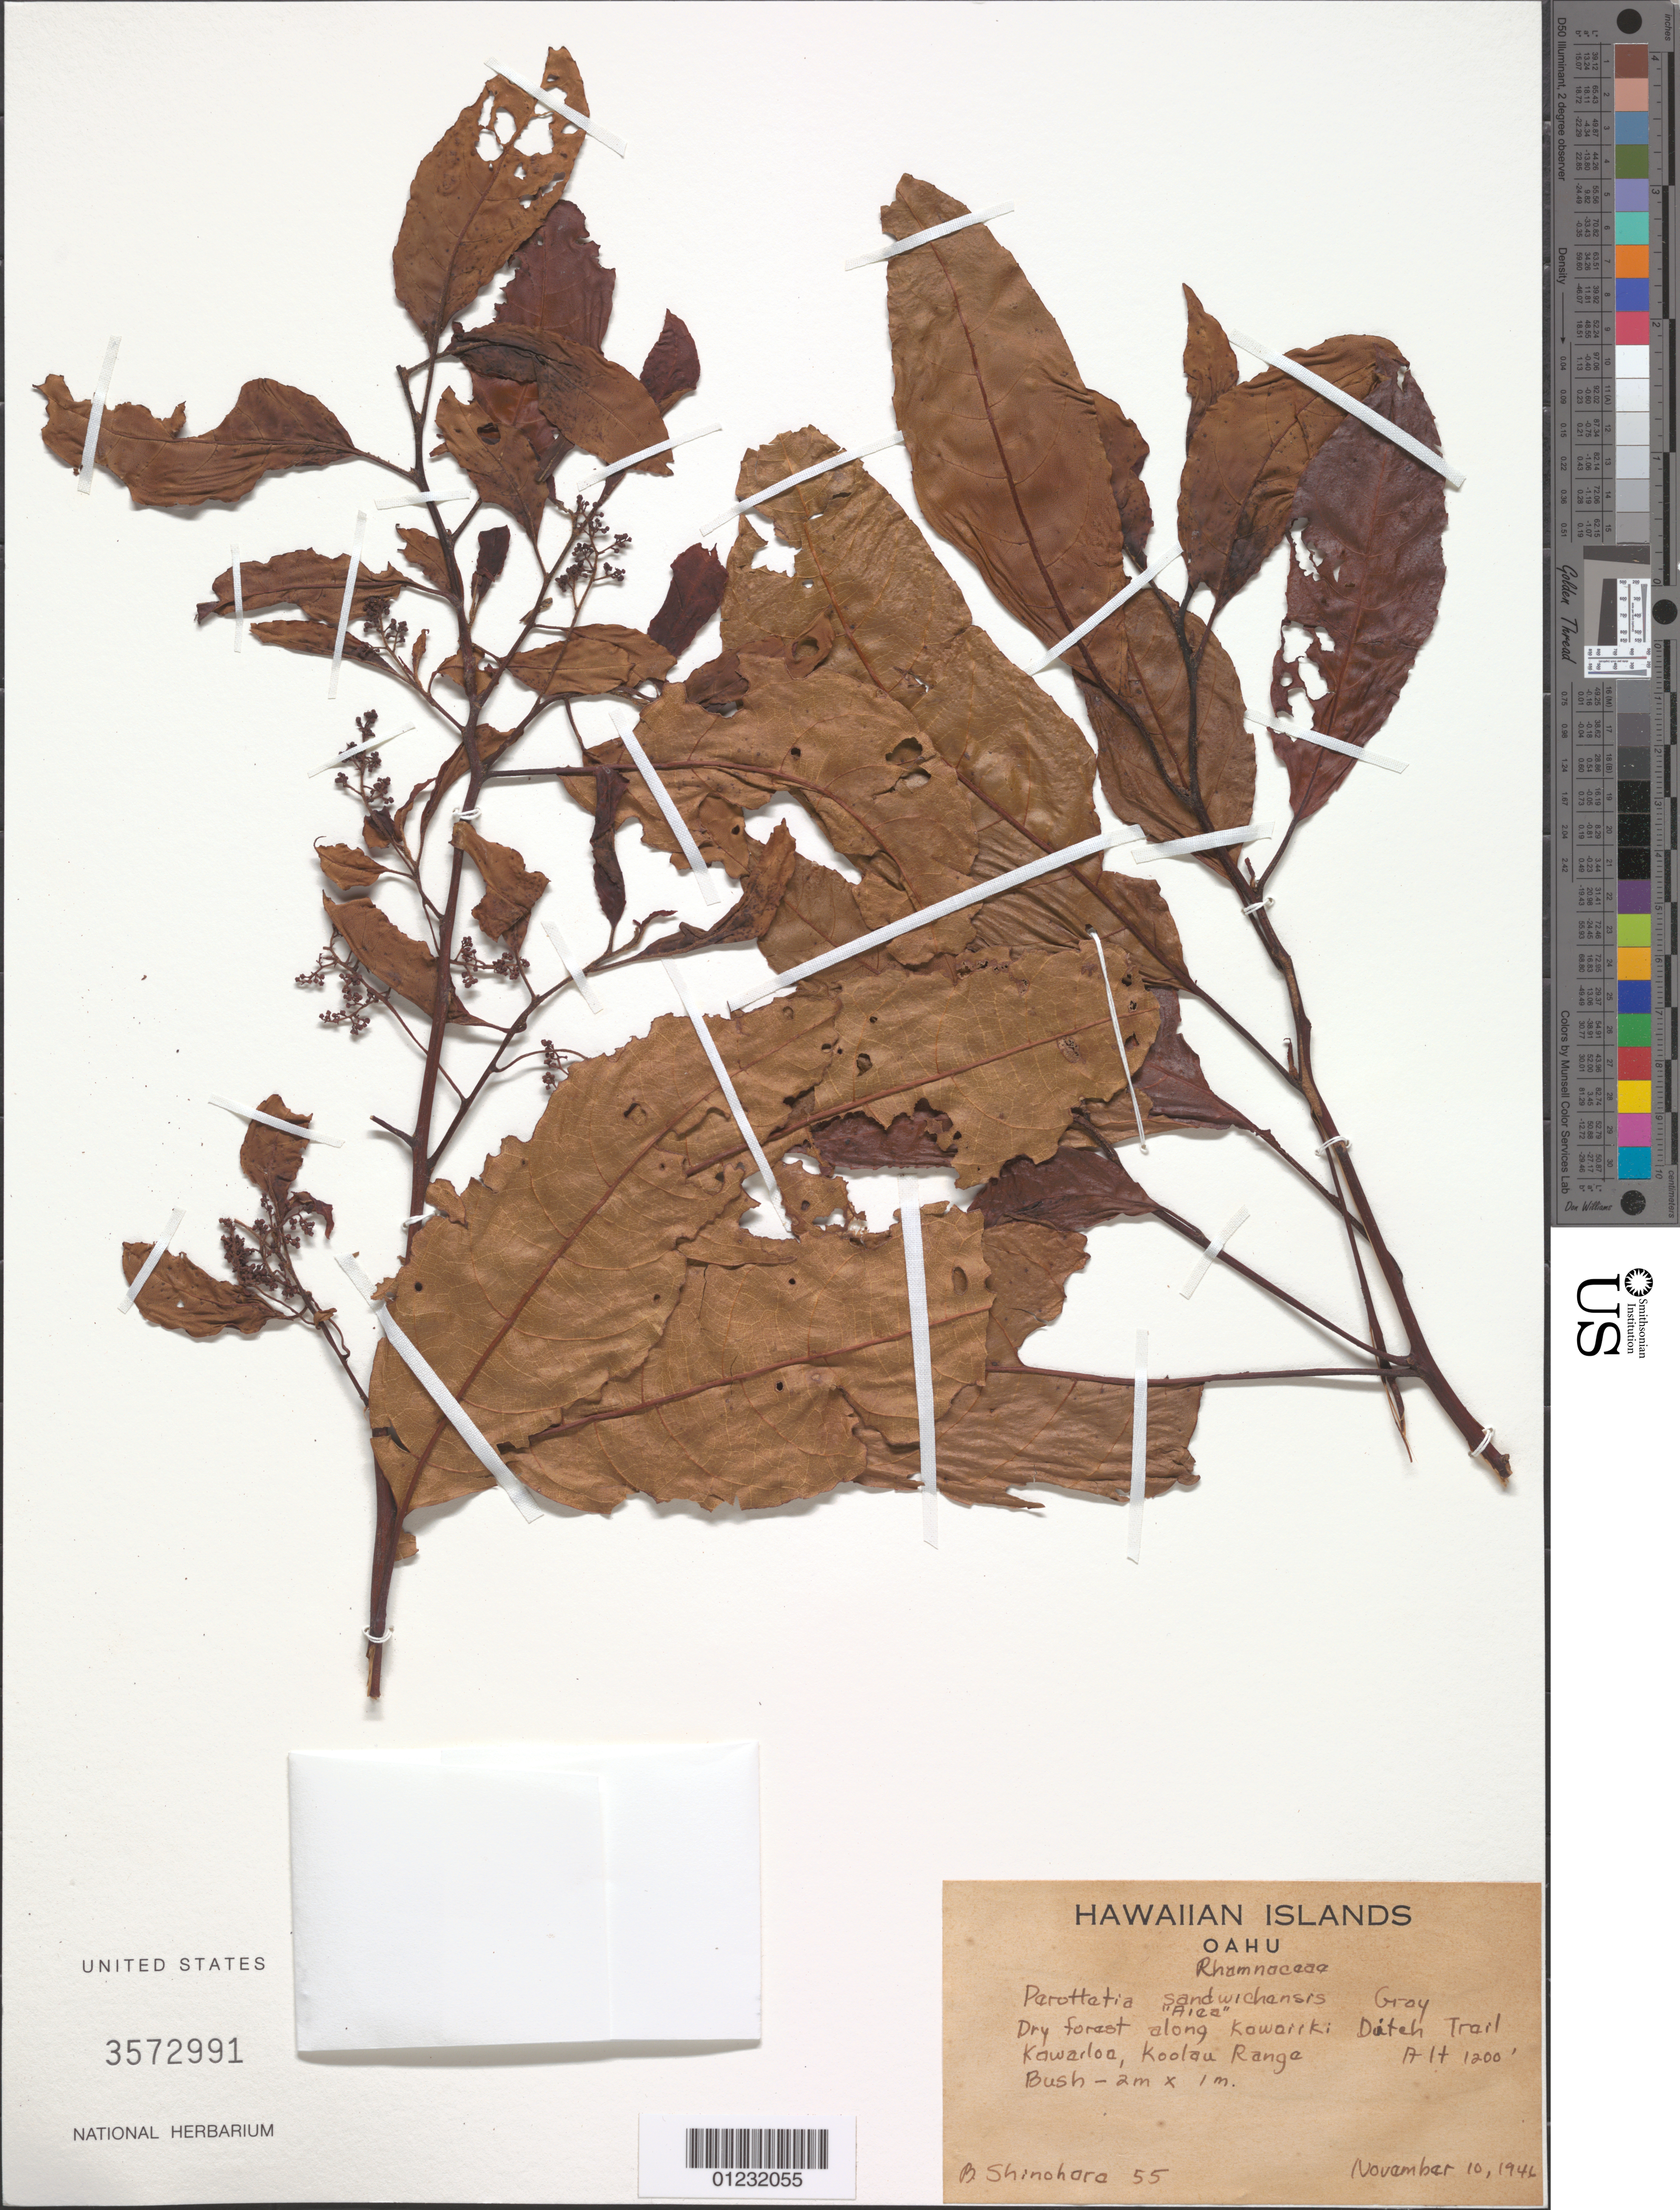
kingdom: Plantae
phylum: Tracheophyta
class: Magnoliopsida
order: Huerteales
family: Dipentodontaceae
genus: Perrottetia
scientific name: Perrottetia sandwicensis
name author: A. Gray in Wilkes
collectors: B. Shinohora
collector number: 55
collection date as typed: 10 Nov 1946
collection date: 1946-11-10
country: United States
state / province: Hawaii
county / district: Honolulu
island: Oahu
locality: Along Kawaiiki Ditch Trail, Kawailoa, Koolau Range, Oahu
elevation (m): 366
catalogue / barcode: US 3572991